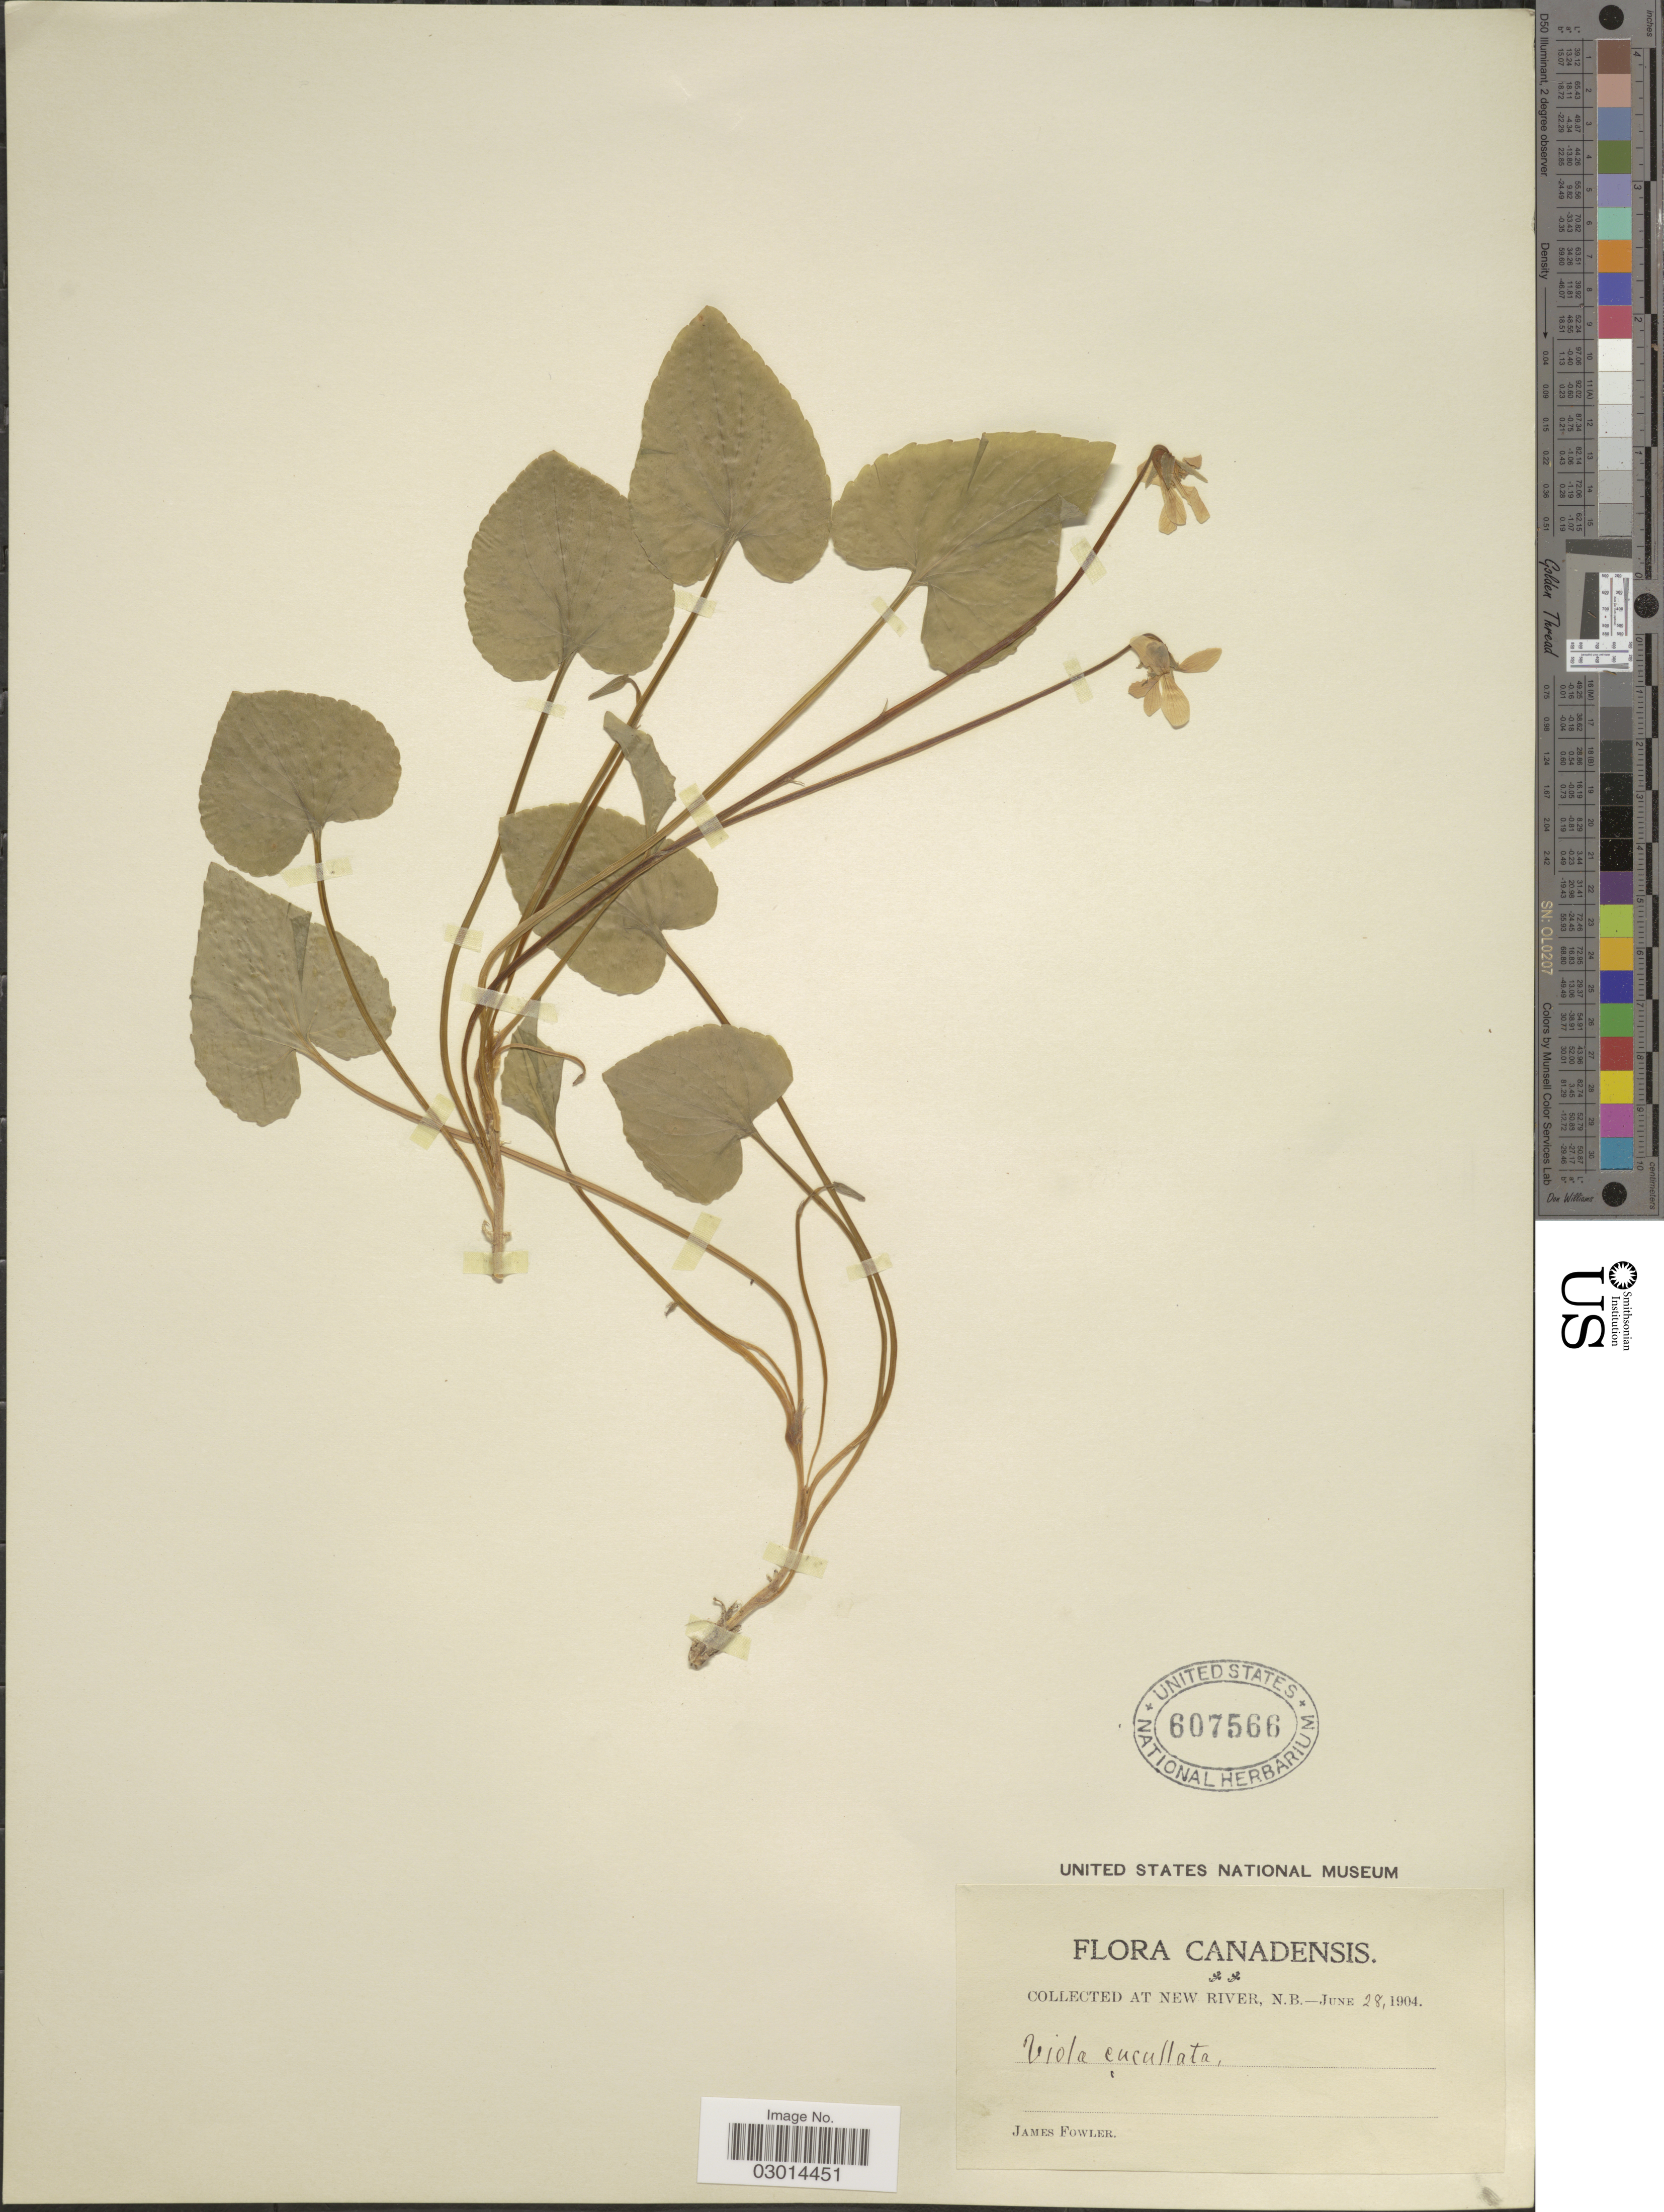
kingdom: Plantae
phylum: Tracheophyta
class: Magnoliopsida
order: Malpighiales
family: Violaceae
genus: Viola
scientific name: Viola cucullata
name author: Aiton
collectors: J. P. Fowler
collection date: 1904-06-28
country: Canada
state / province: New Brunswick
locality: New River.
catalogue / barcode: US 607566